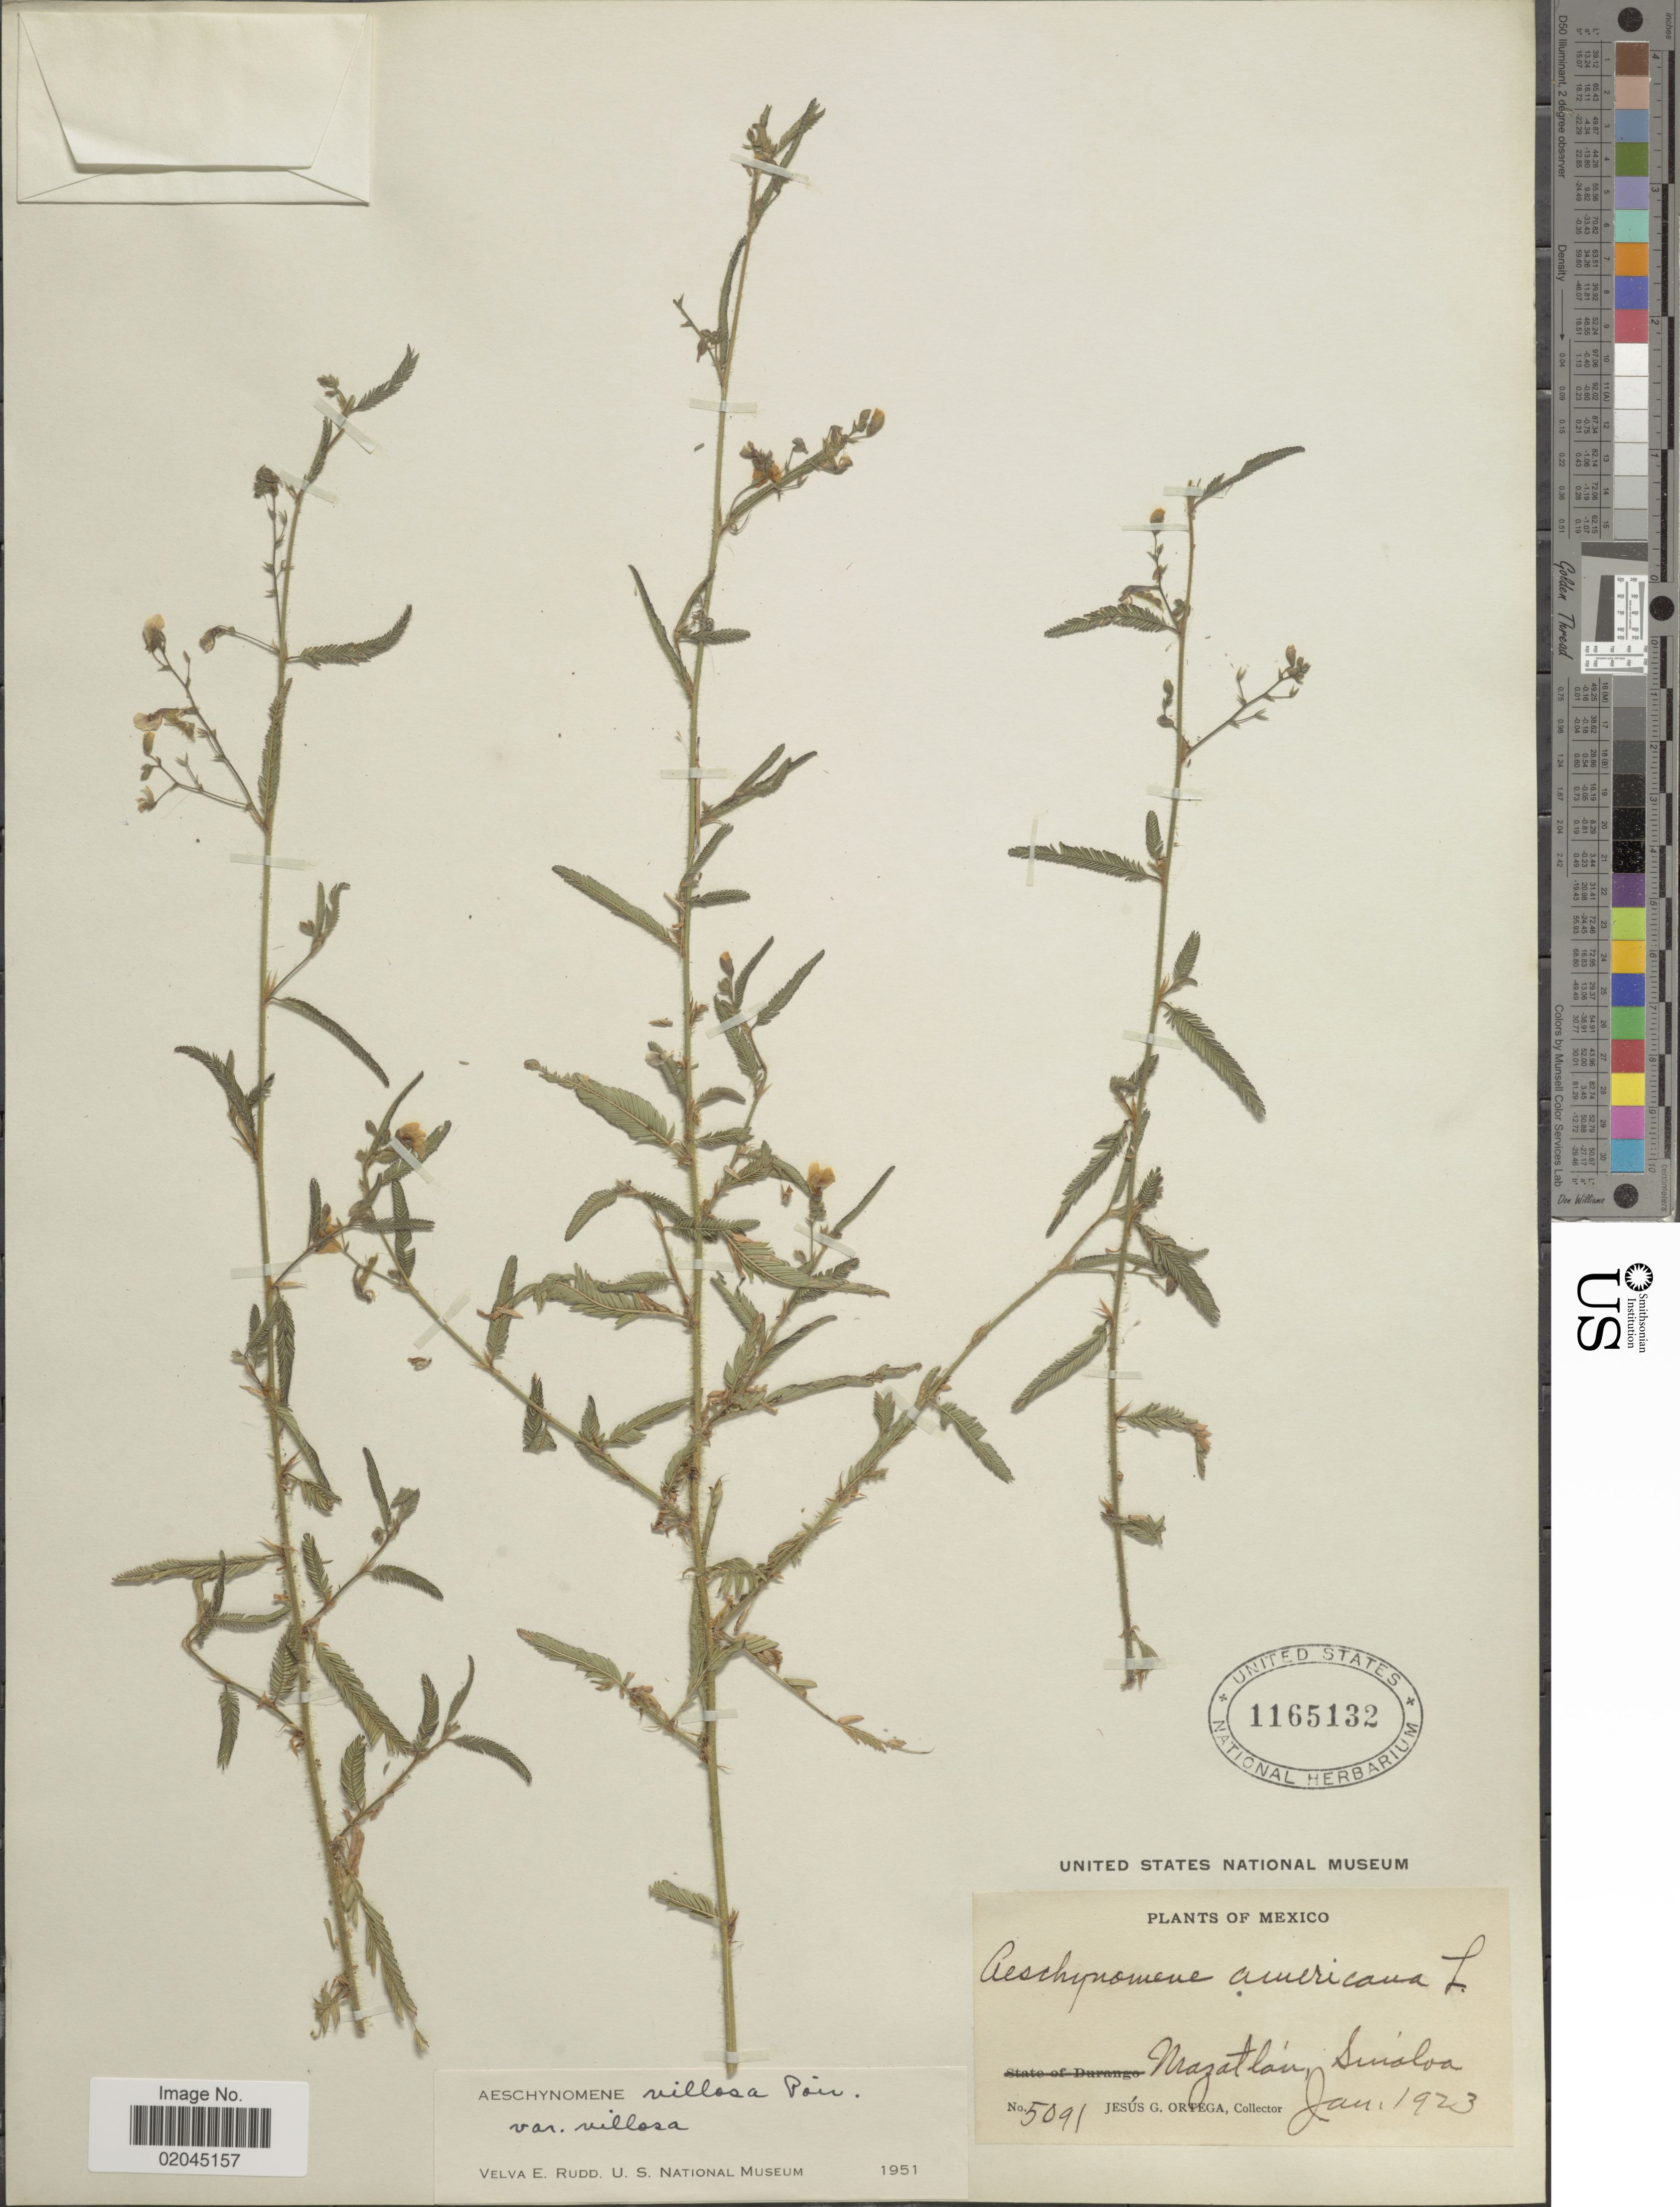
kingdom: Plantae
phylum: Tracheophyta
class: Magnoliopsida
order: Fabales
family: Fabaceae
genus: Aeschynomene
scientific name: Aeschynomene villosa var. villosa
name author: Poir.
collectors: J. Ortega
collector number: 5091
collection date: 1923-01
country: Mexico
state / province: Sinaloa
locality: Mazatlan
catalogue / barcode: US 1165132